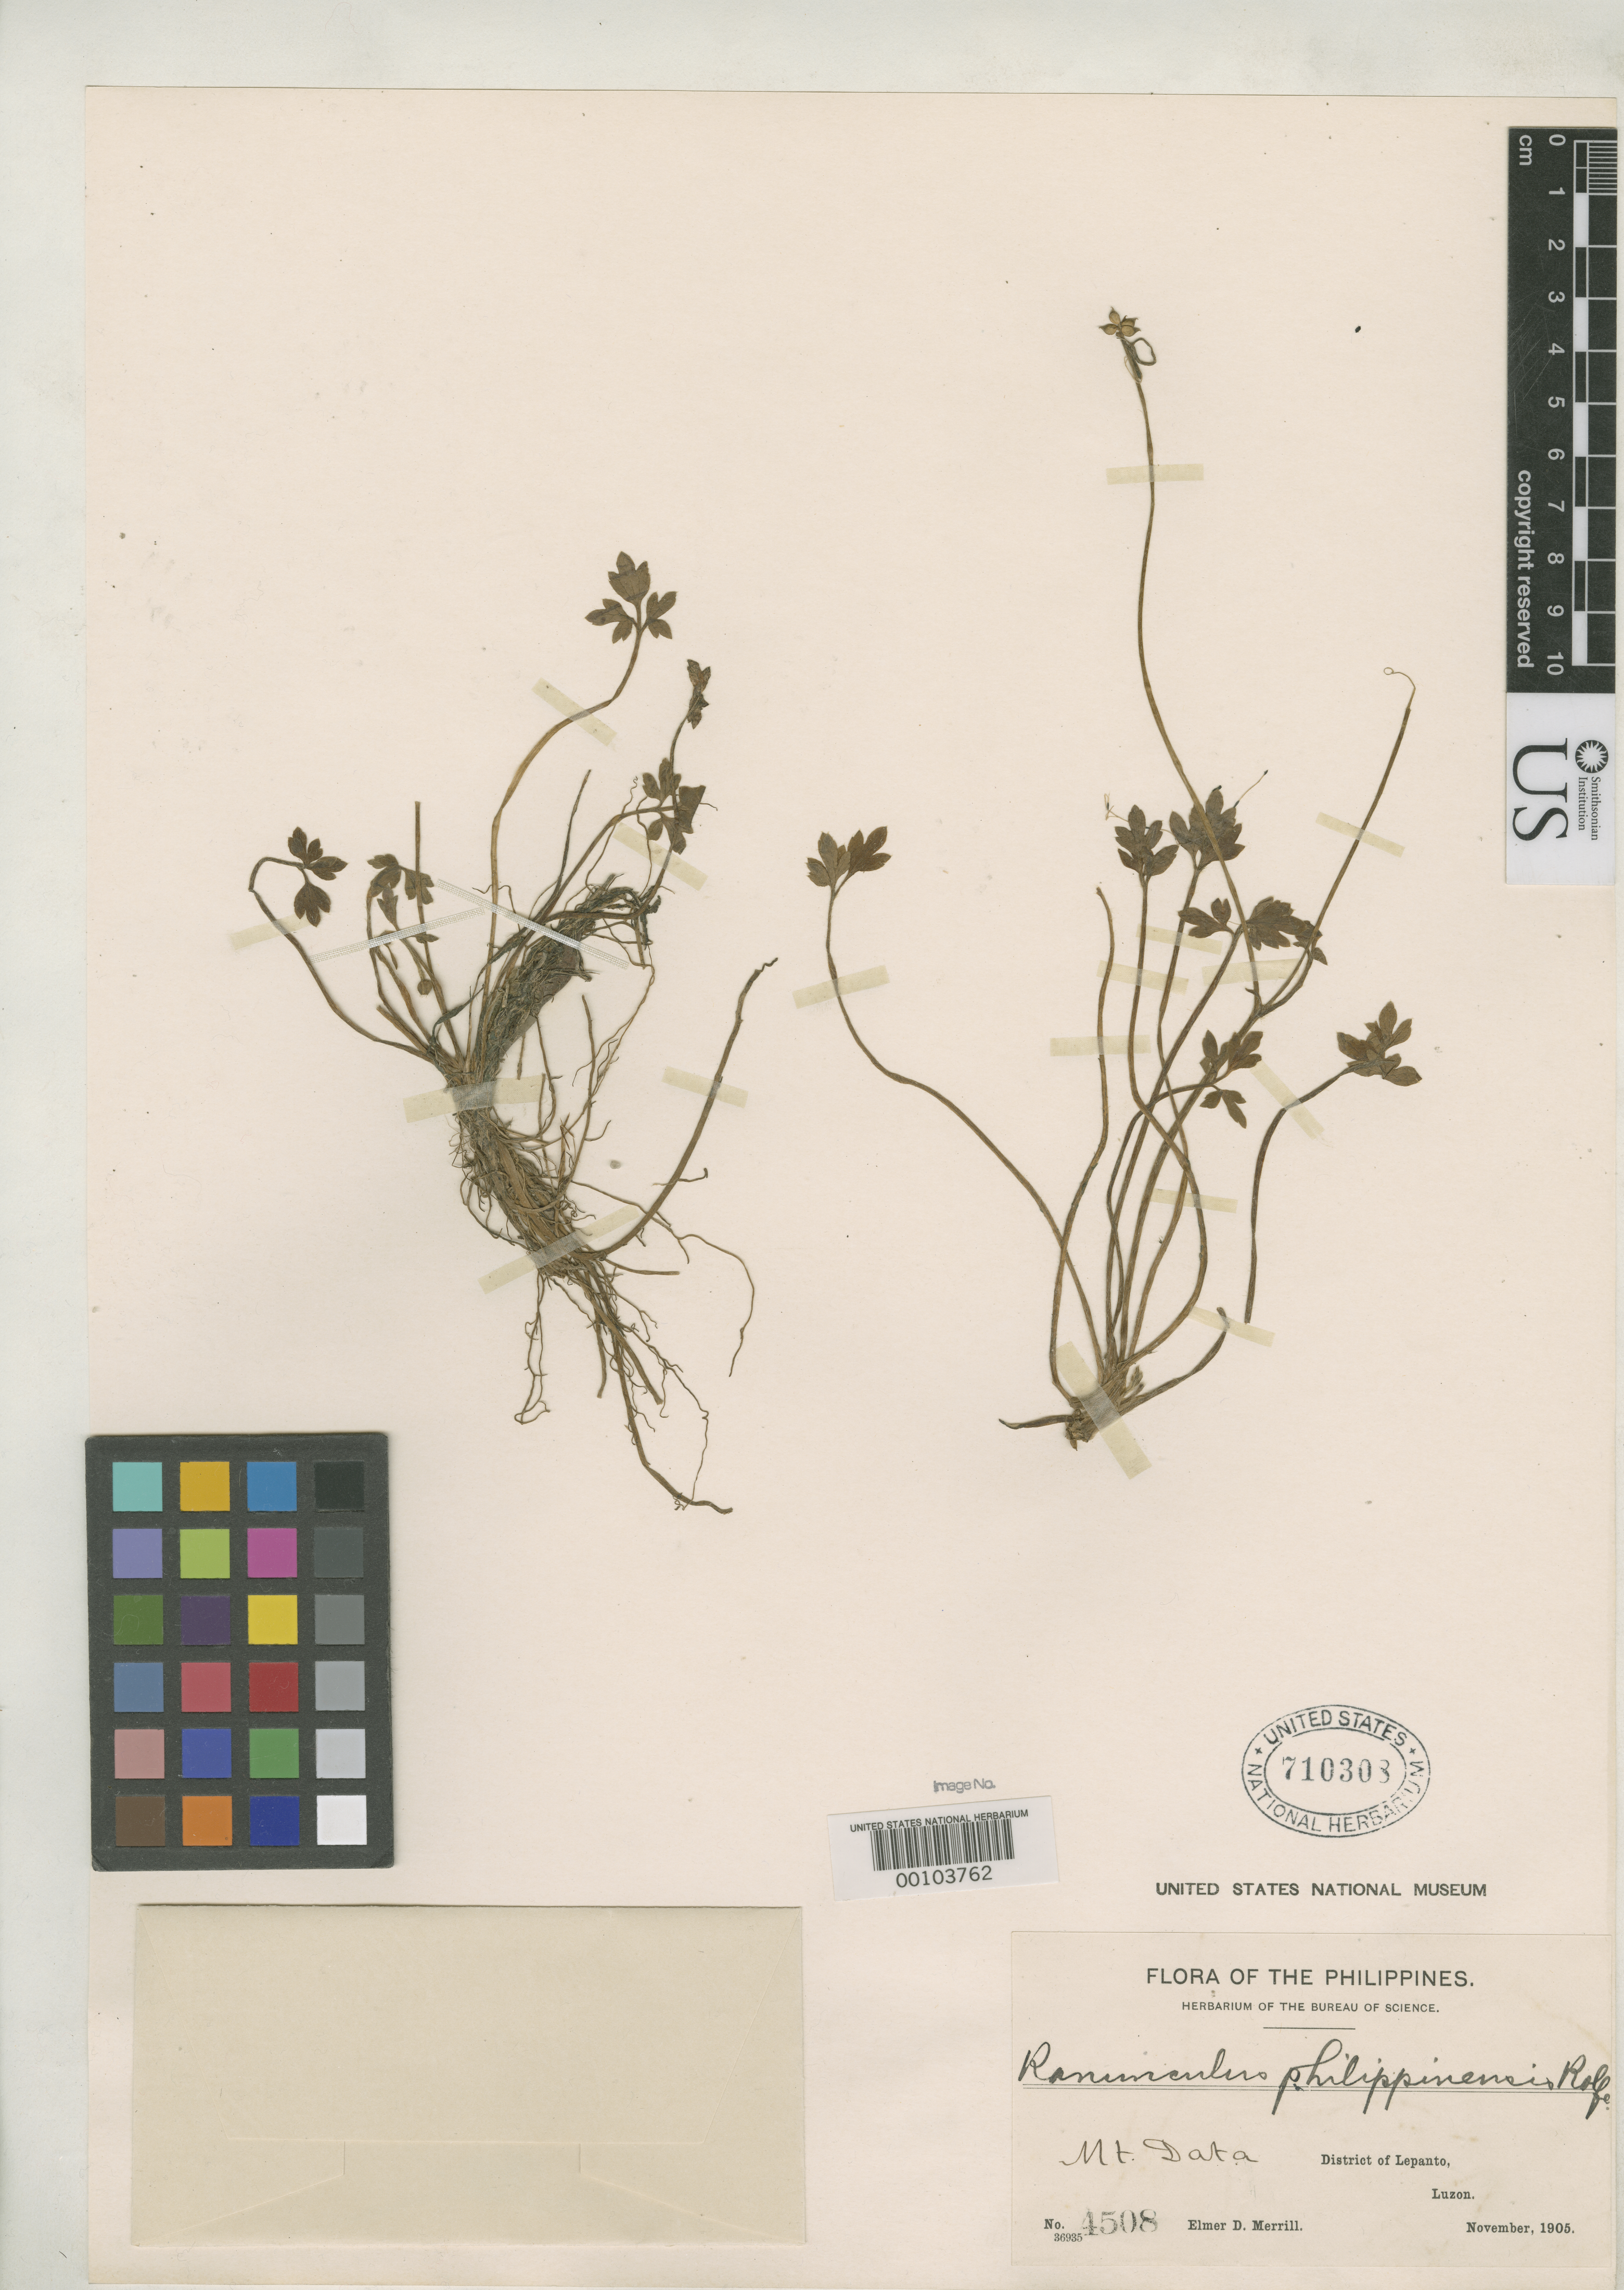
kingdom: Plantae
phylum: Tracheophyta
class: Magnoliopsida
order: Ranunculales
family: Ranunculaceae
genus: Ranunculus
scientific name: Ranunculus philippinensis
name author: Merr. & Rolfe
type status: Isotype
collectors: E. D. Merrill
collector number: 4508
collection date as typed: Nov 1905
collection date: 1905-11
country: Philippines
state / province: Cordillera (Administrative Region)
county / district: Mountain province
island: Luzon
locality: Mt. Data. Lepanto.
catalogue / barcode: US 710308